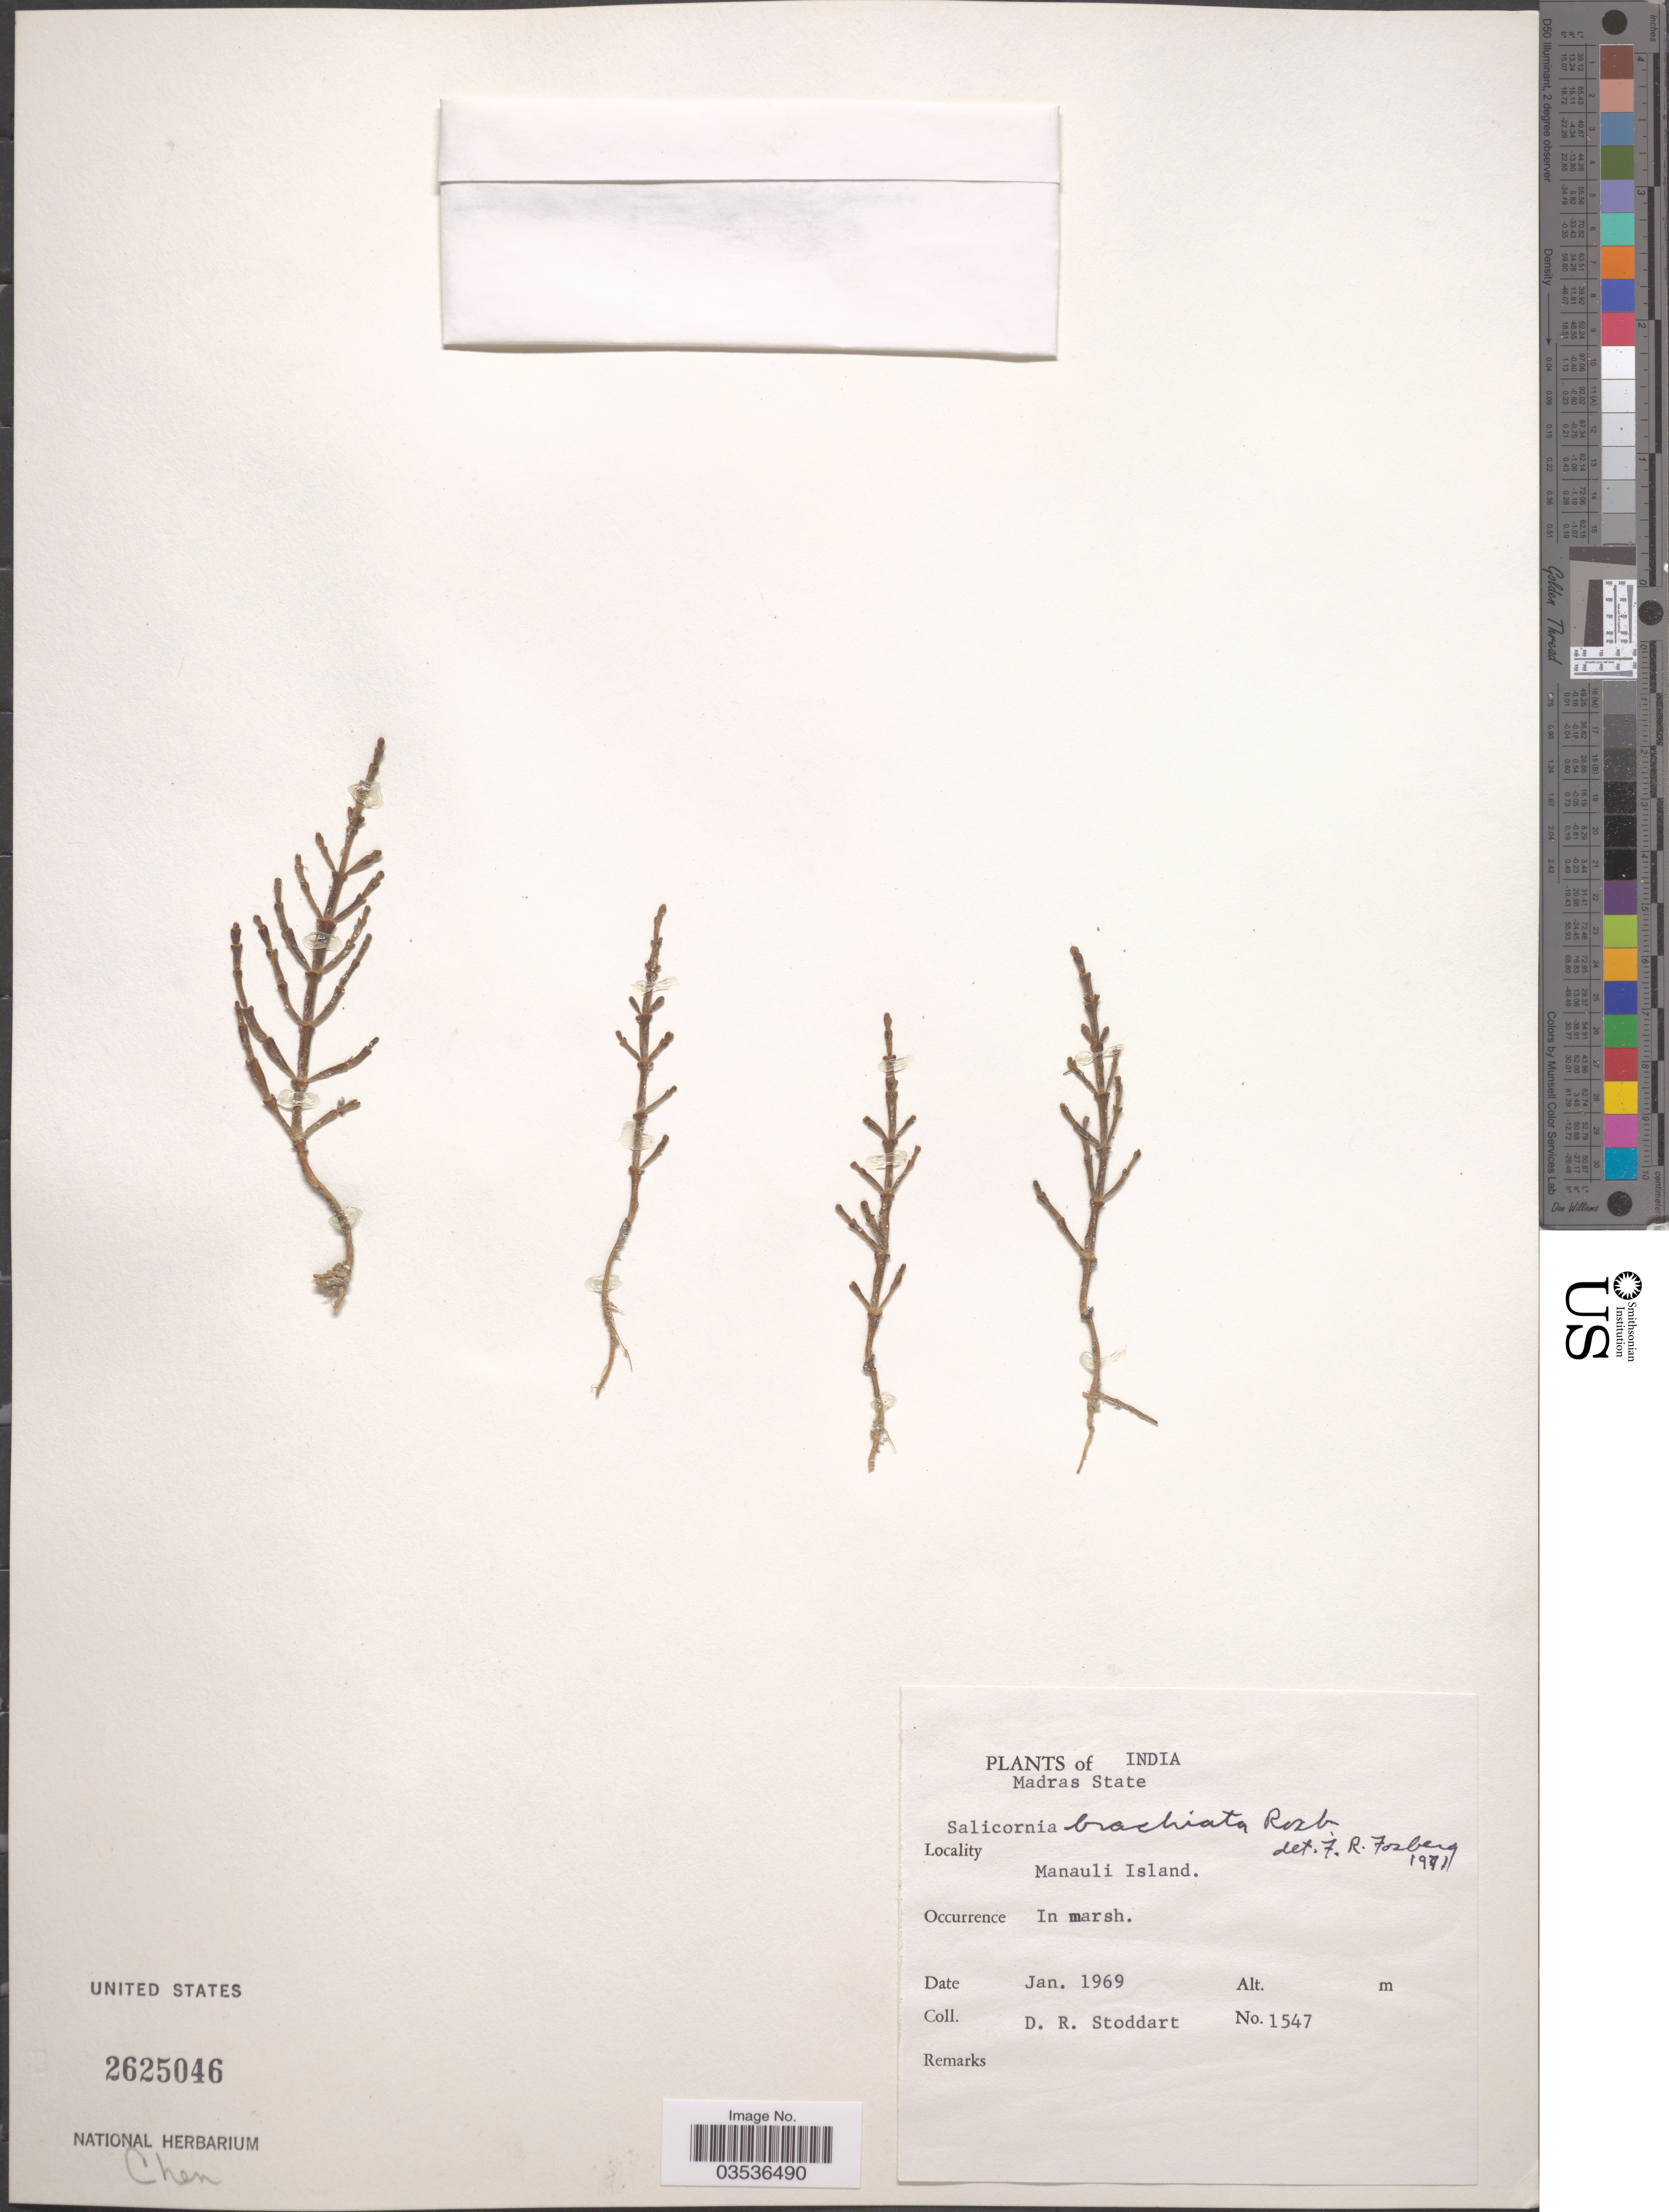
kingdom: Plantae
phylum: Tracheophyta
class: Magnoliopsida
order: Caryophyllales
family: Amaranthaceae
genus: Salicornia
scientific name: Salicornia brachiata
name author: Miq.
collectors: D. R. Stoddart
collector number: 1547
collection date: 1969-01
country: India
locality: Madras State. Manauli Island.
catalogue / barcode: US 2625046